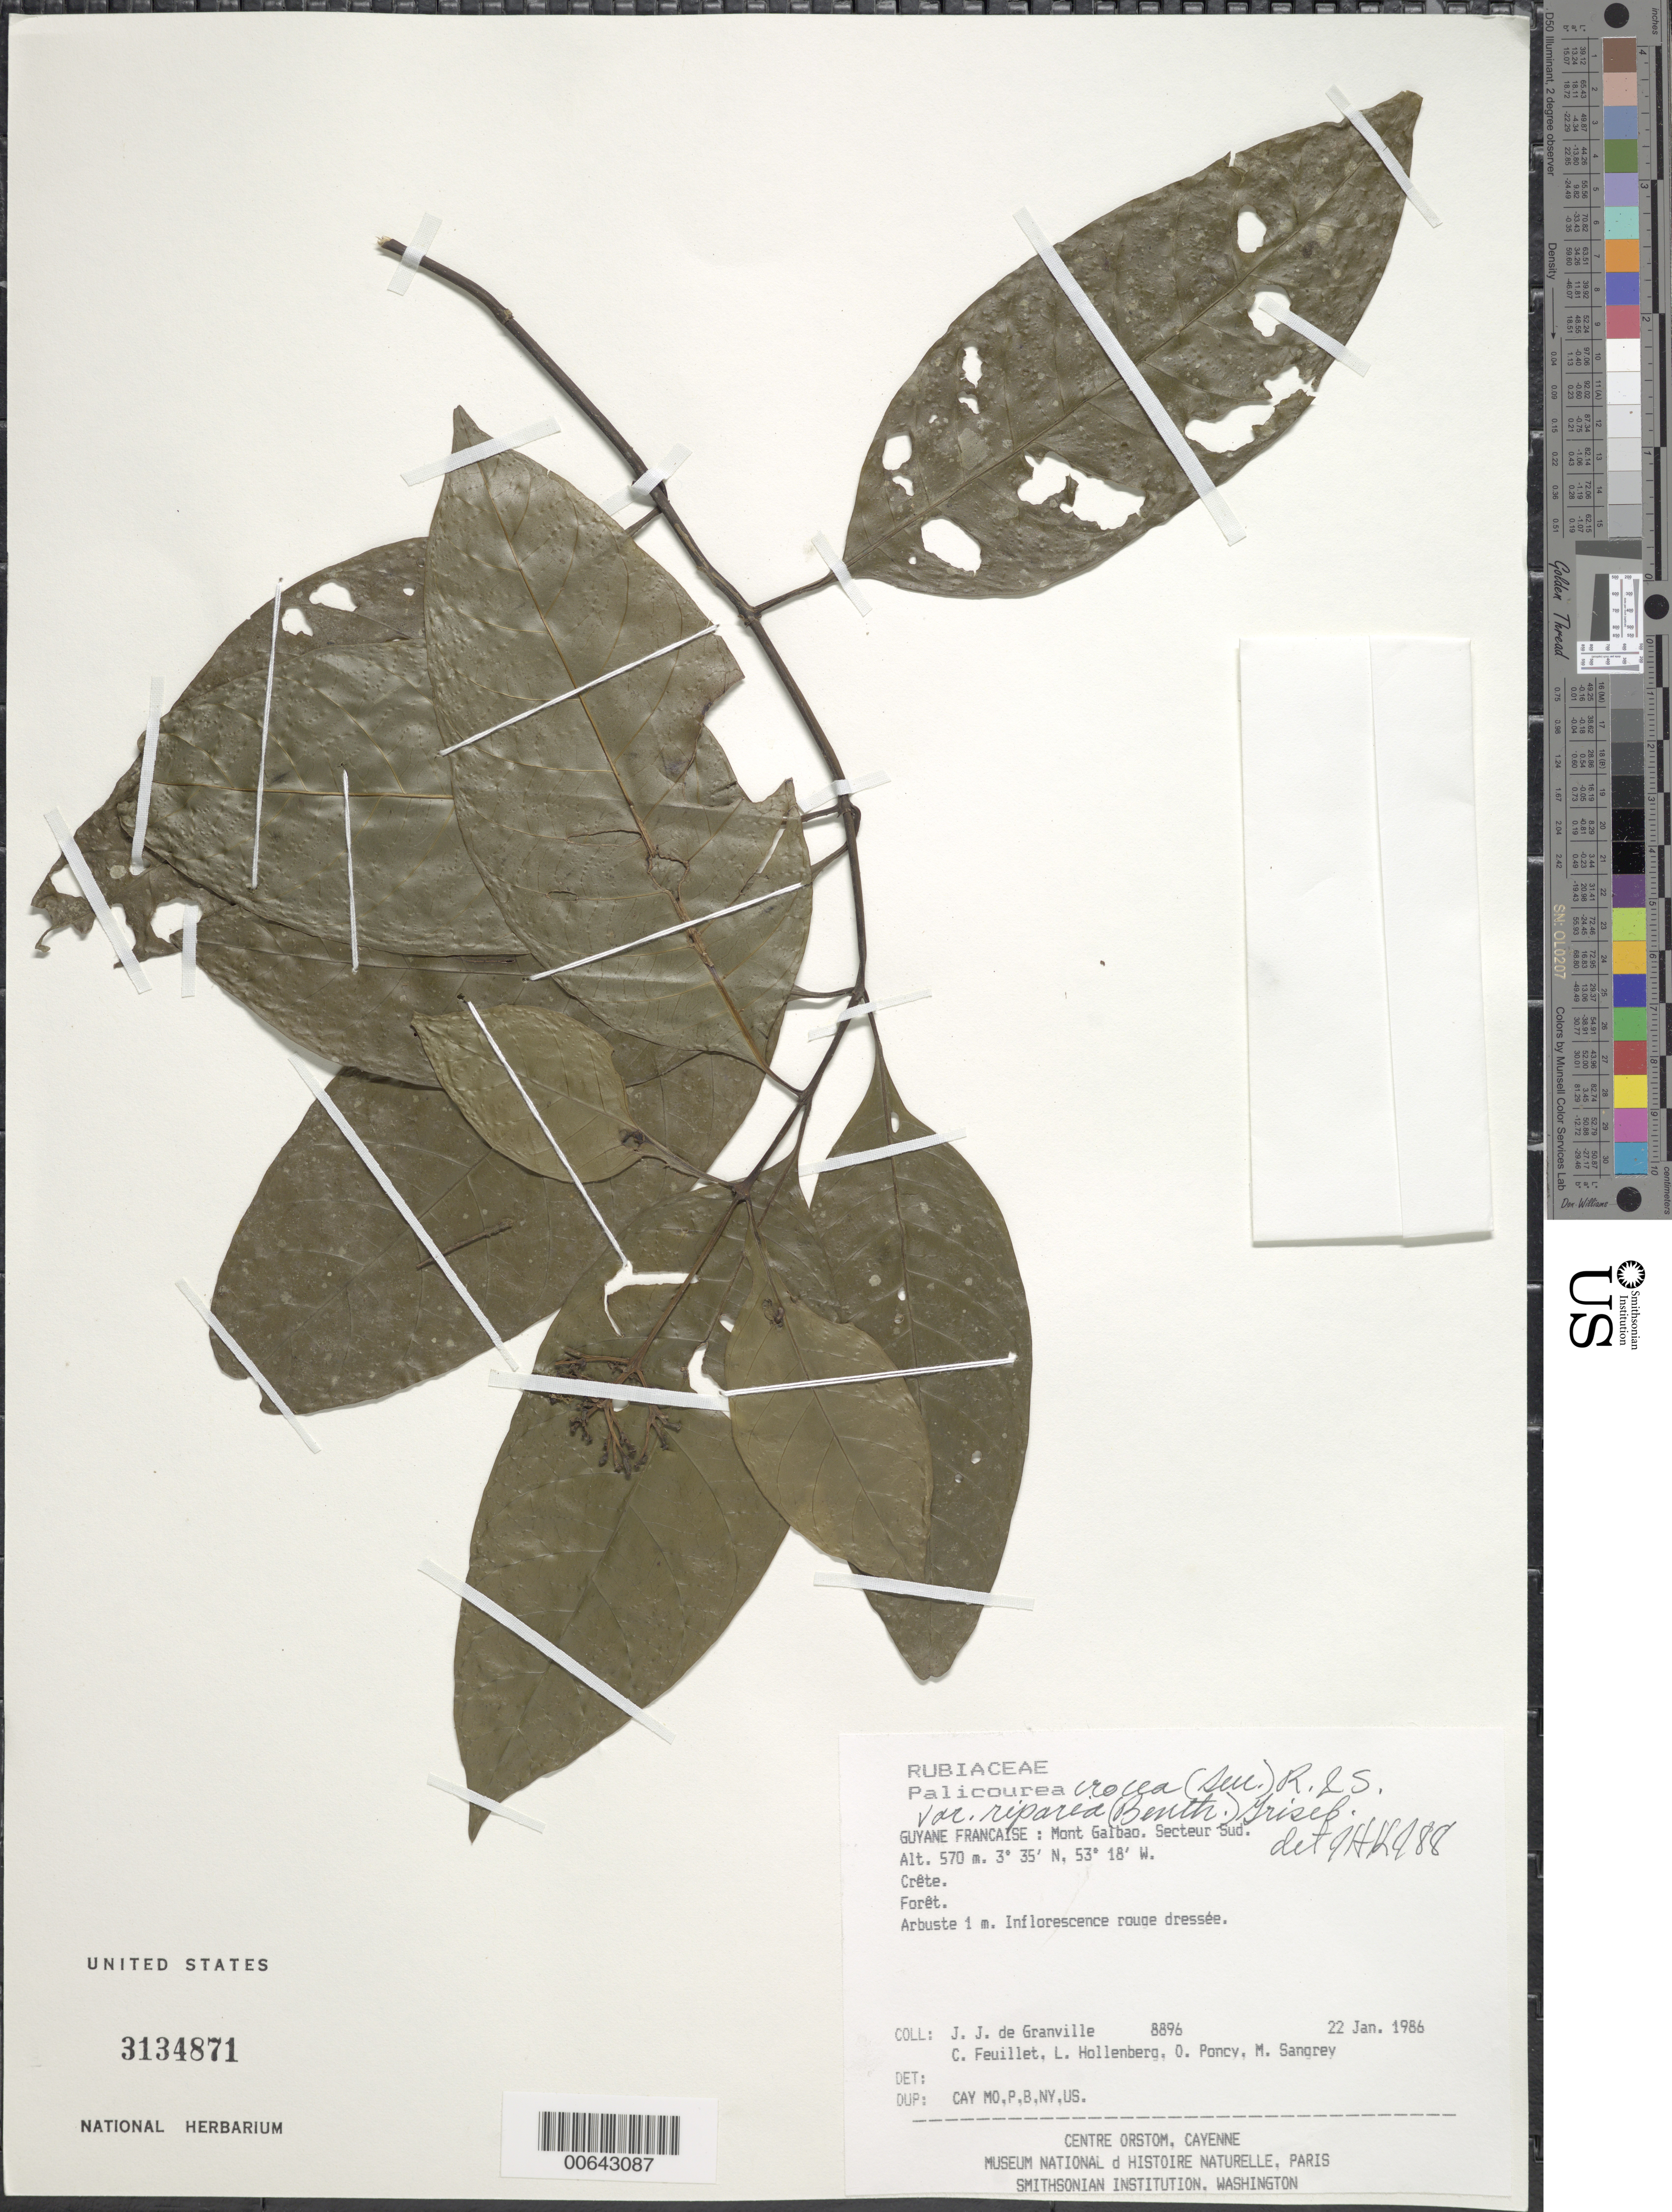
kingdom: Plantae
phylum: Tracheophyta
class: Magnoliopsida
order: Gentianales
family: Rubiaceae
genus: Palicourea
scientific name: Palicourea crocea var. riparia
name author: (Benth.) Griseb.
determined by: Kirkbride, J. H.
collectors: J.-J. de Granville, C. Feuillet, L. Hollenberg, O. Poncy & M. S. Sangrey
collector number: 8896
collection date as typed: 22-Jan-86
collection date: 1986-01-22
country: French Guiana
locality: Mont Galbao. Secteur Sud. Crête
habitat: Forêt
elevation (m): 570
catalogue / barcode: US 3134871